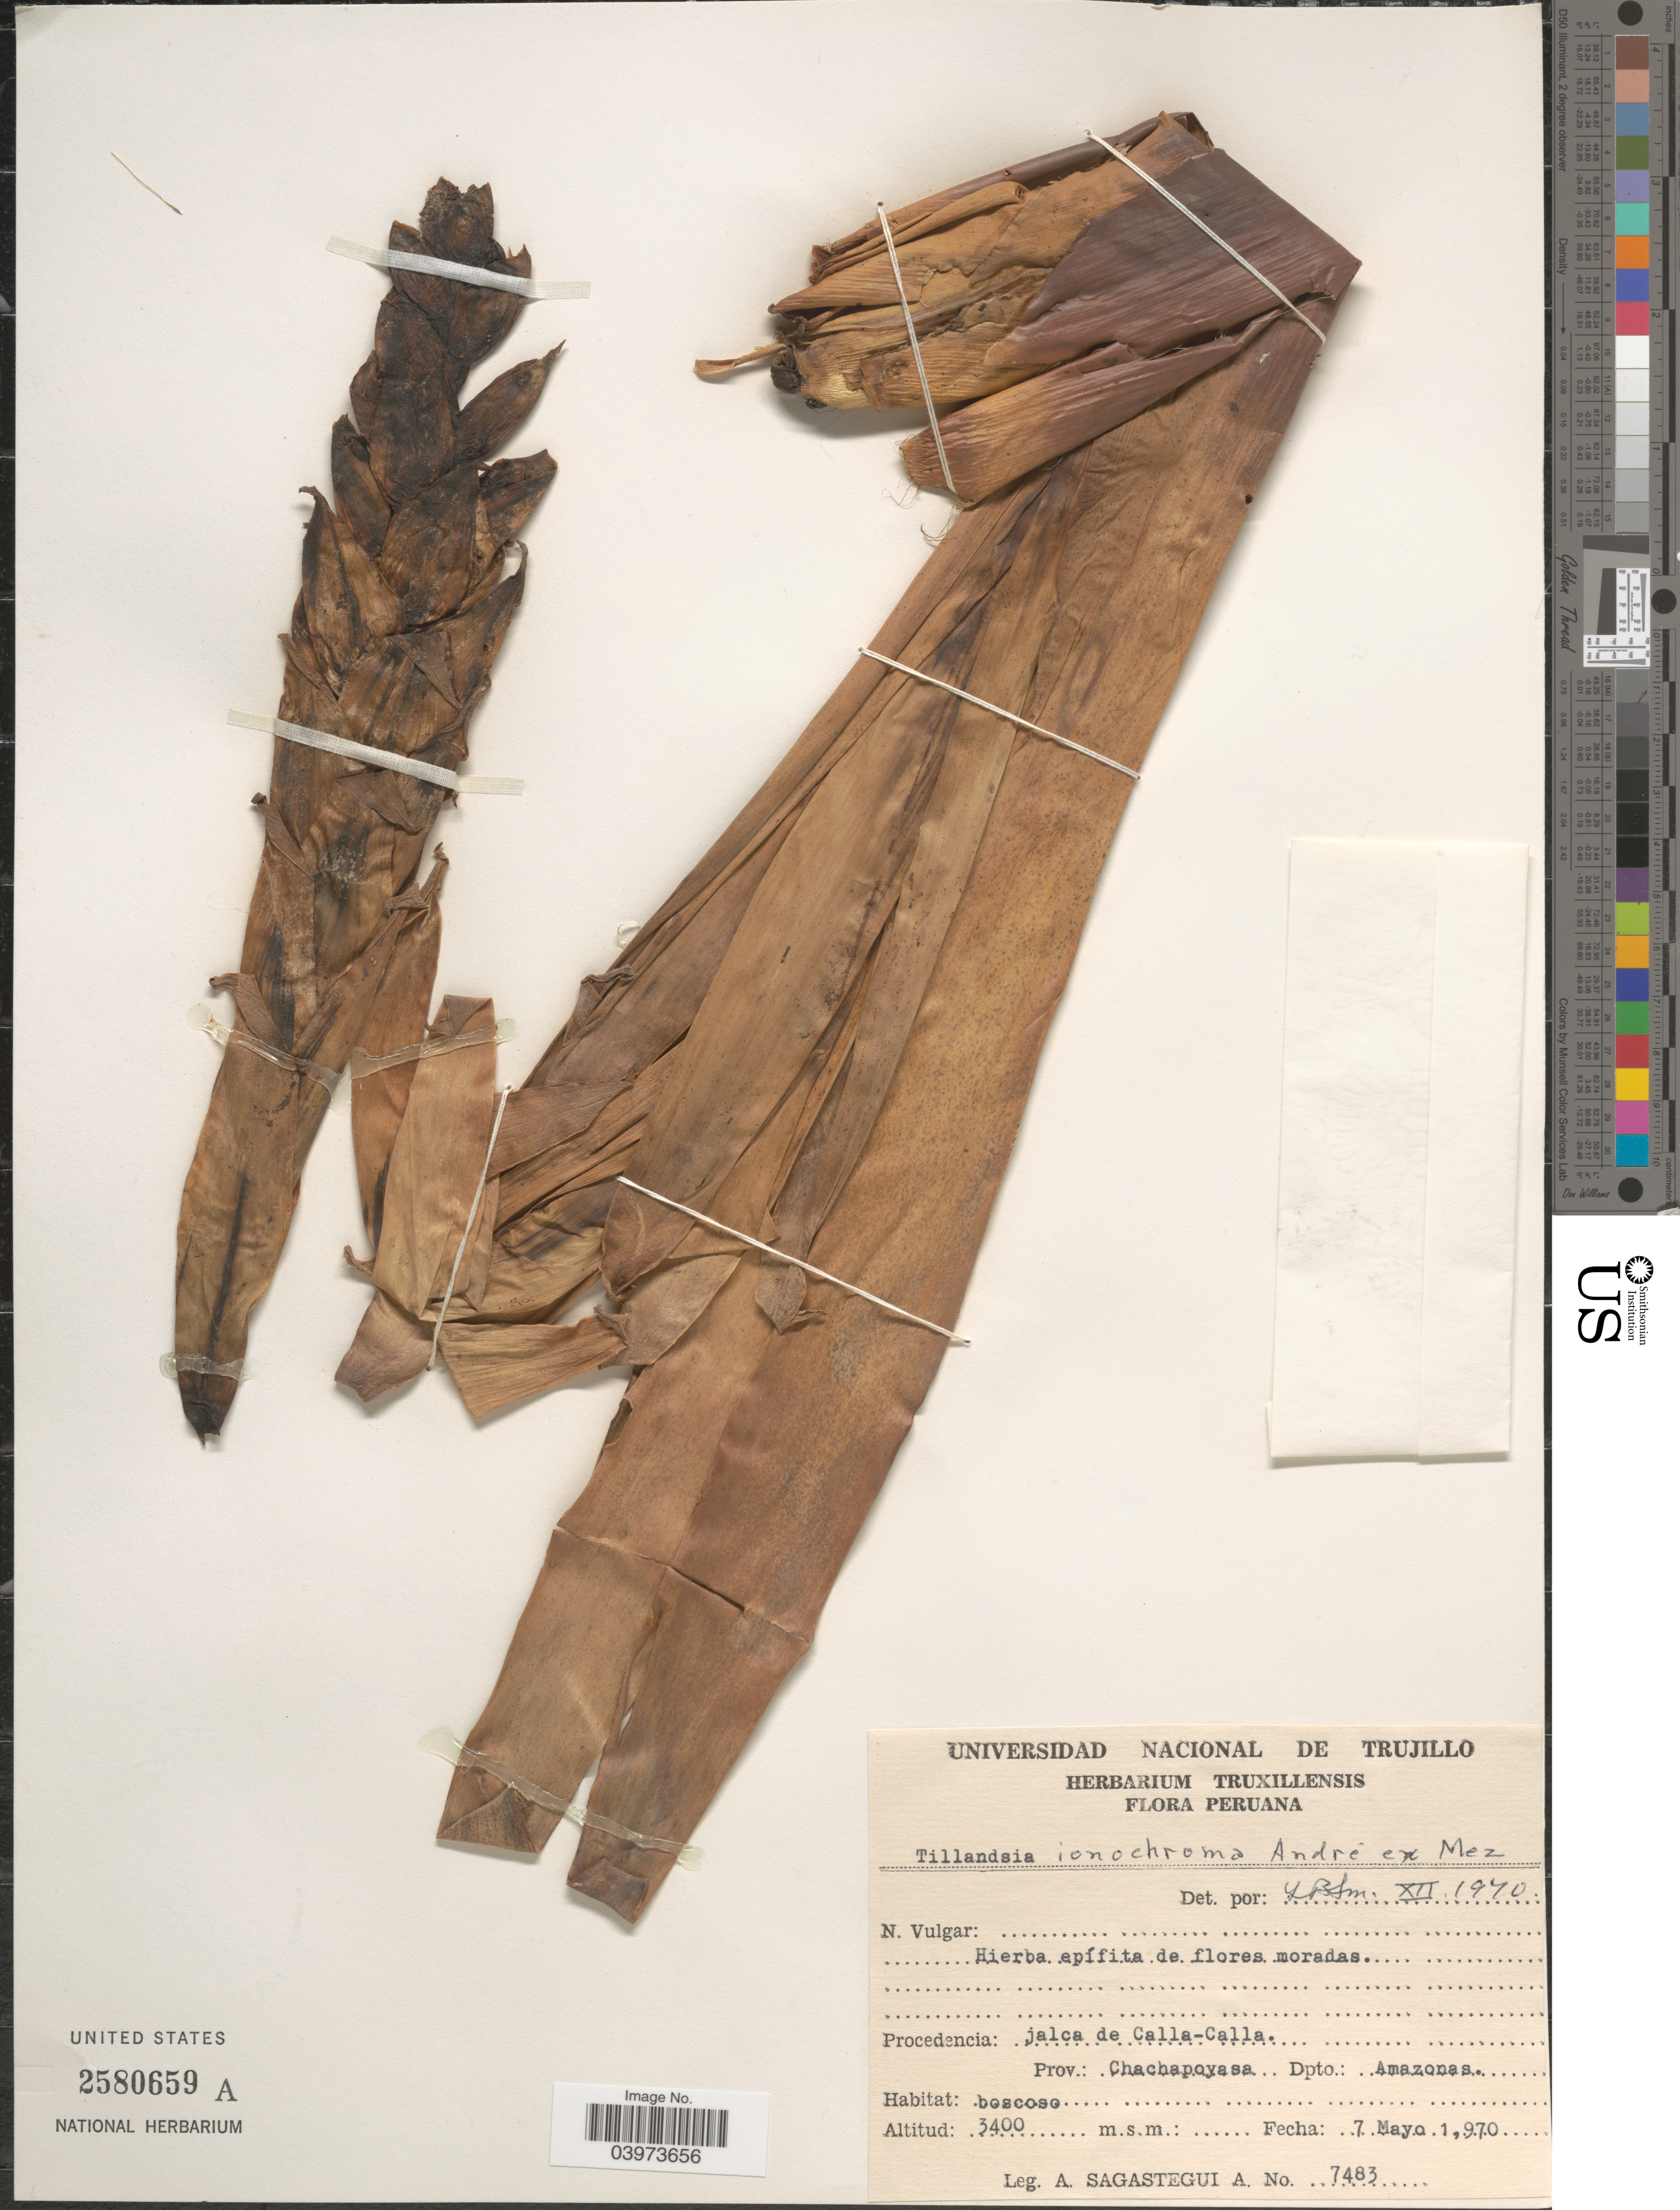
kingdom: Plantae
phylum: Tracheophyta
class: Liliopsida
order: Poales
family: Bromeliaceae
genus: Tillandsia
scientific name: Tillandsia ionochroma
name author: André ex Mez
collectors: A. Sagástegui A.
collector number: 7483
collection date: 1970-05-07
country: Peru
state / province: Amazonas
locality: Jalca de Calla-Calla. Prov.: Chachapoyasa. Dpto.: Amazonas.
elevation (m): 3400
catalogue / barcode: US 2580659A